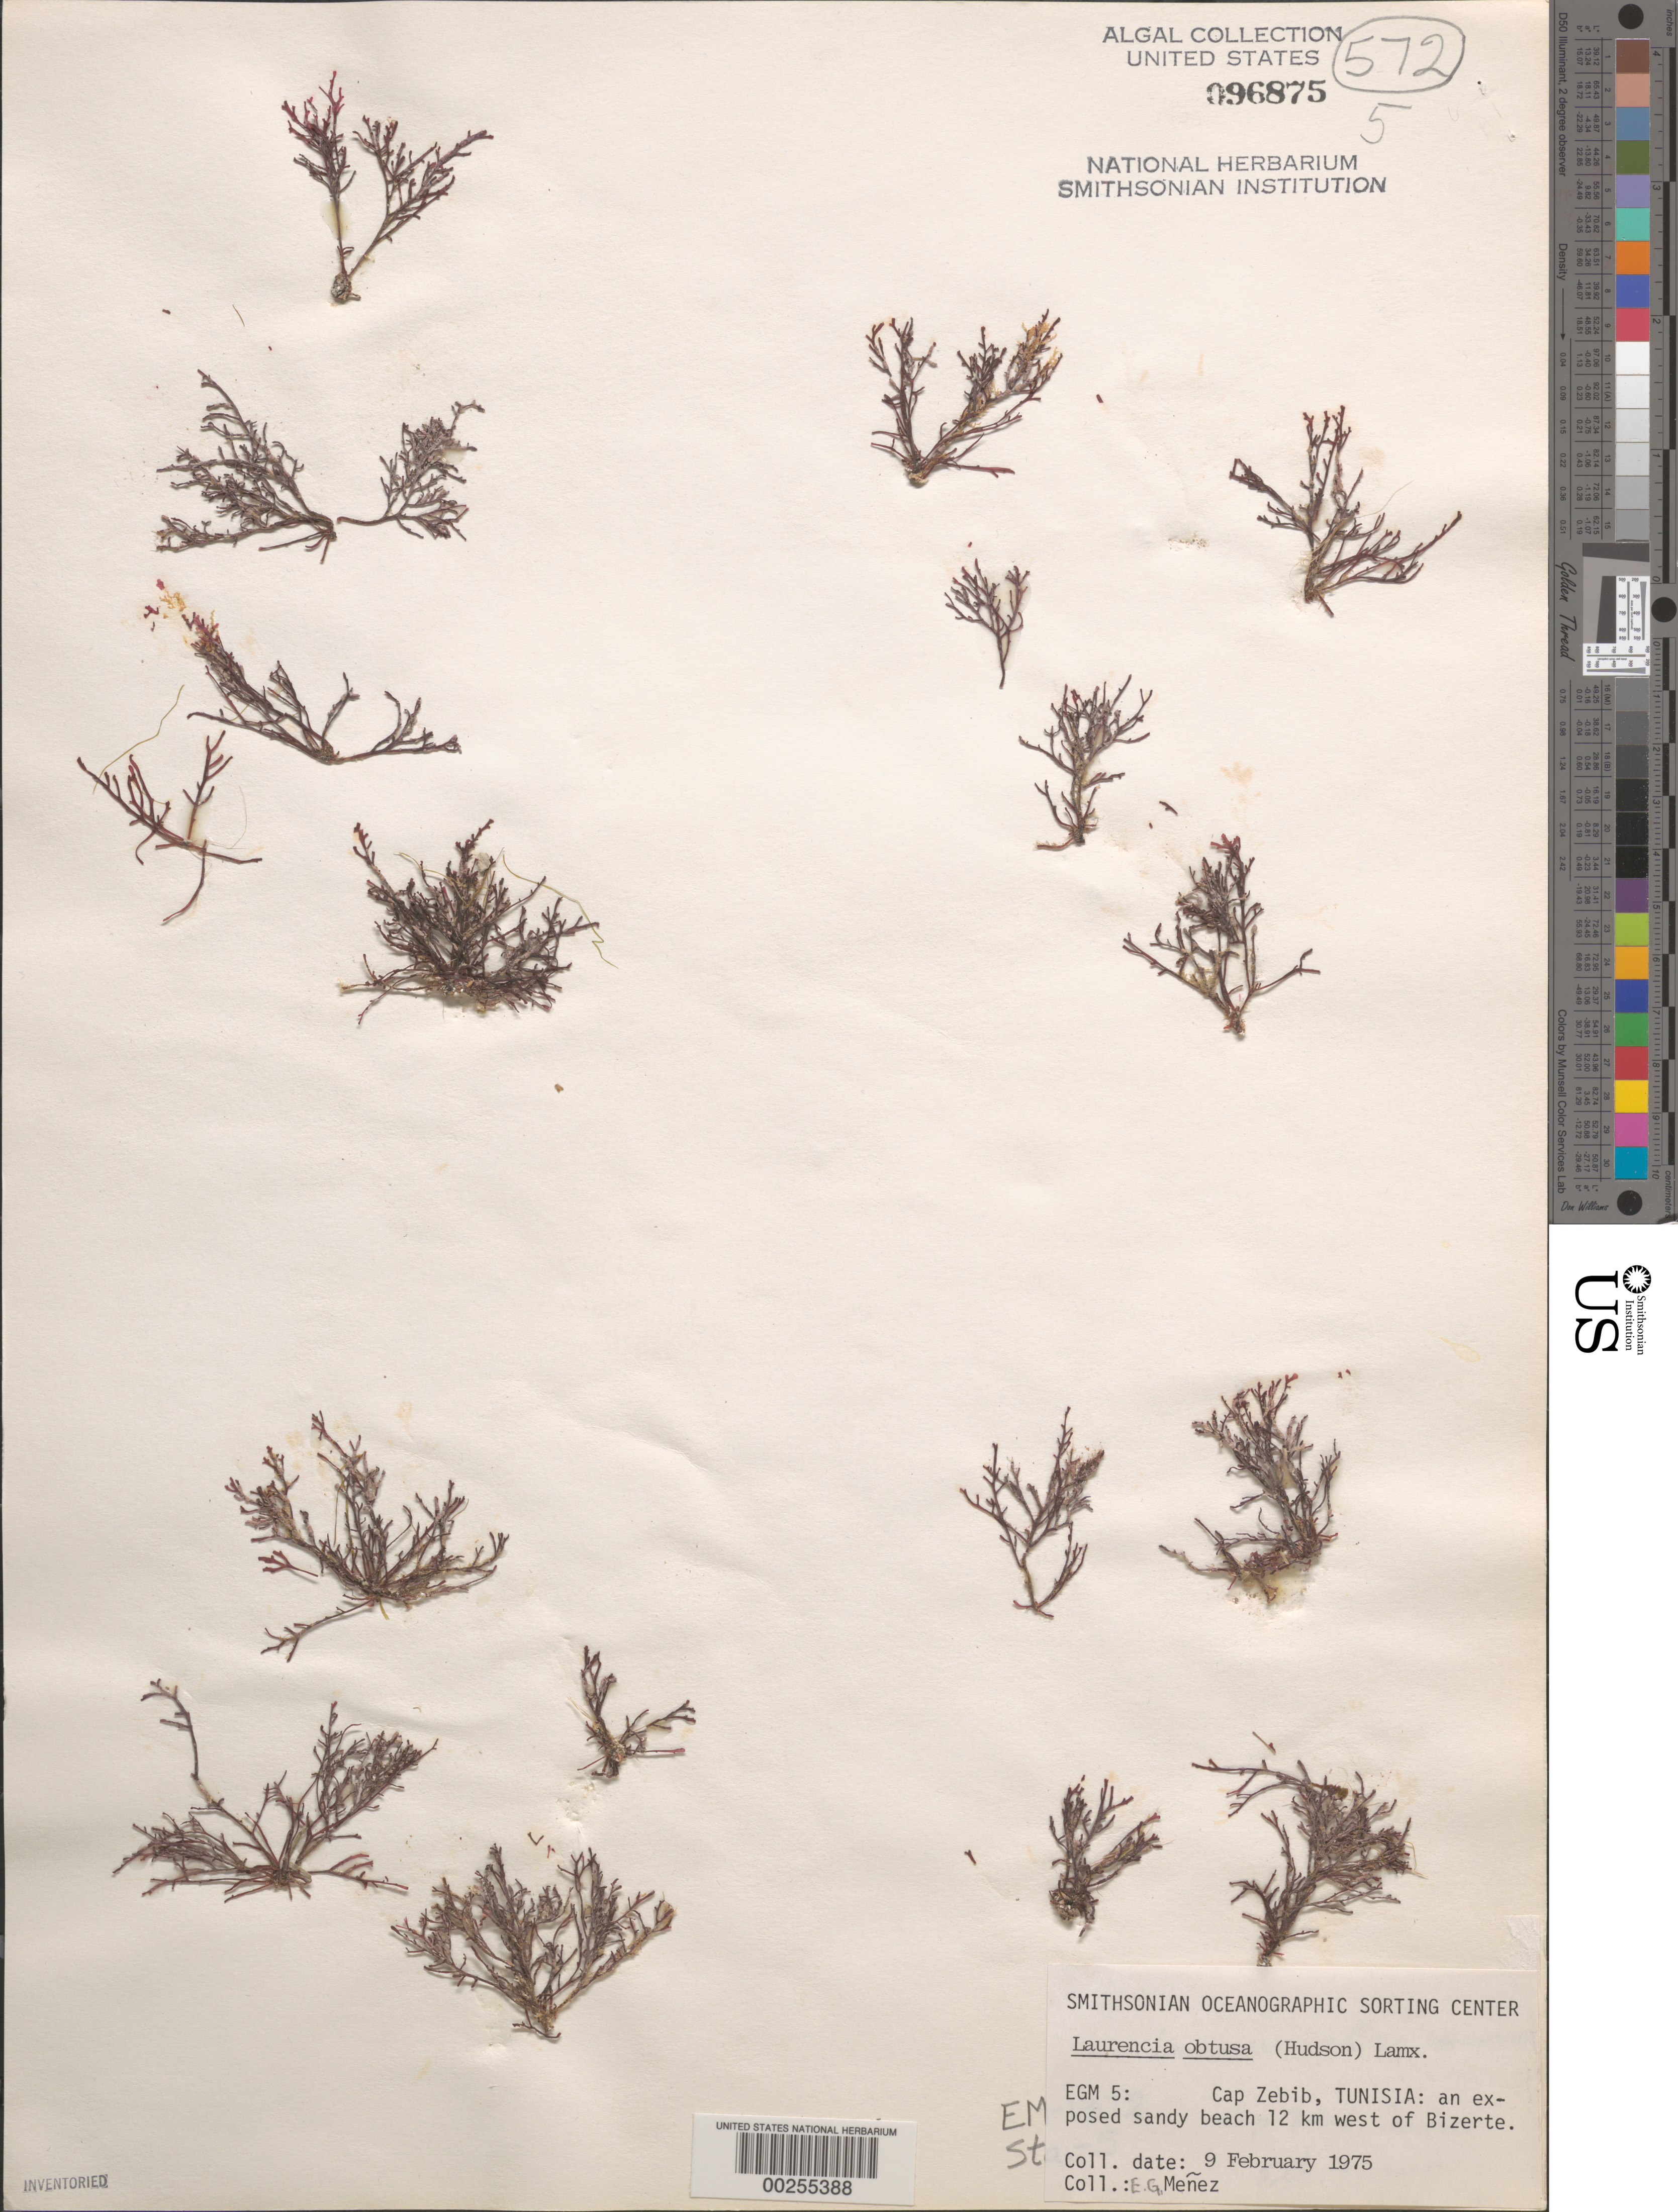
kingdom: Plantae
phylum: Rhodophyta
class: Florideophyceae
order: Ceramiales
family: Rhodomelaceae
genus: Laurencia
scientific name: Laurencia obtusa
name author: (Huds.) J.V.Lamouroux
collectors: Meñez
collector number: EGM 5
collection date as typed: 09 Feb 1975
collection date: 1975-02-09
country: Tunisia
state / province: Bizerte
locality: Cap Zebib 12 km west of Bizerte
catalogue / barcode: US 96875